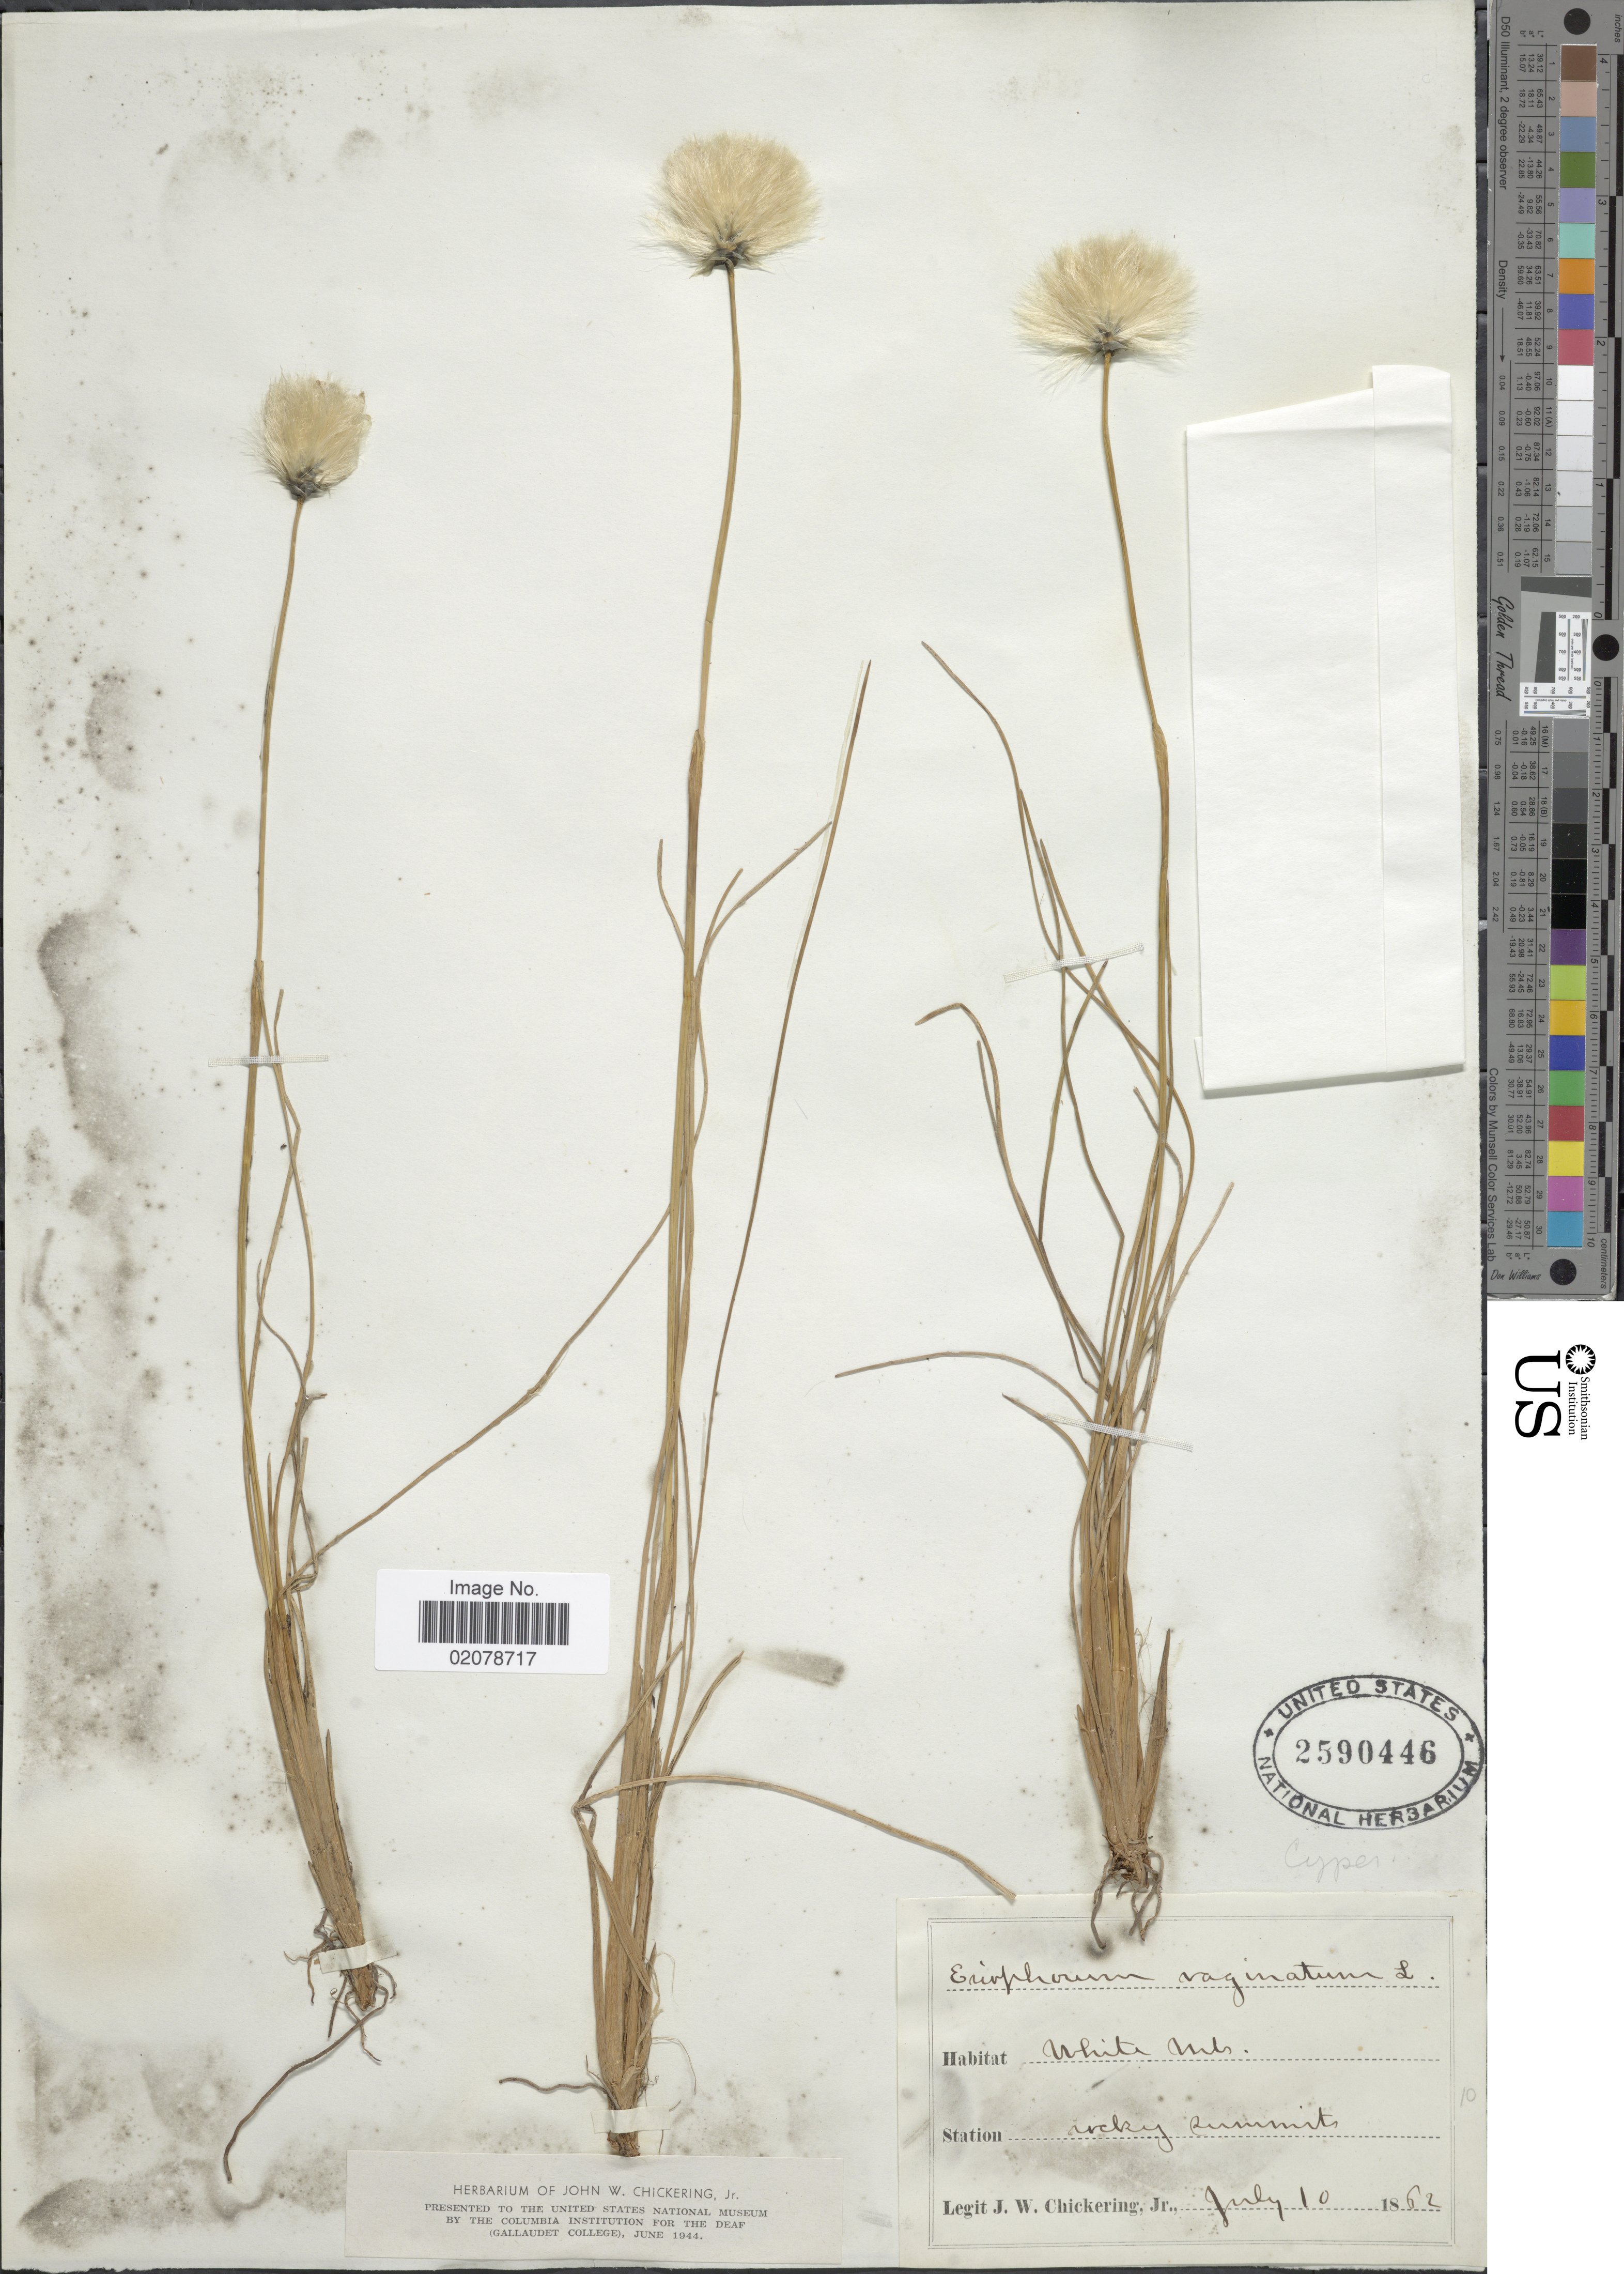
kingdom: Plantae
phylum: Tracheophyta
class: Liliopsida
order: Poales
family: Cyperaceae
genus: Eriophorum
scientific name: Eriophorum vaginatum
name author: L.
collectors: J. Chickering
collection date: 1862-07-10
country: United States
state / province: New Hampshire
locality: White Mts.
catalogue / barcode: US 2590446